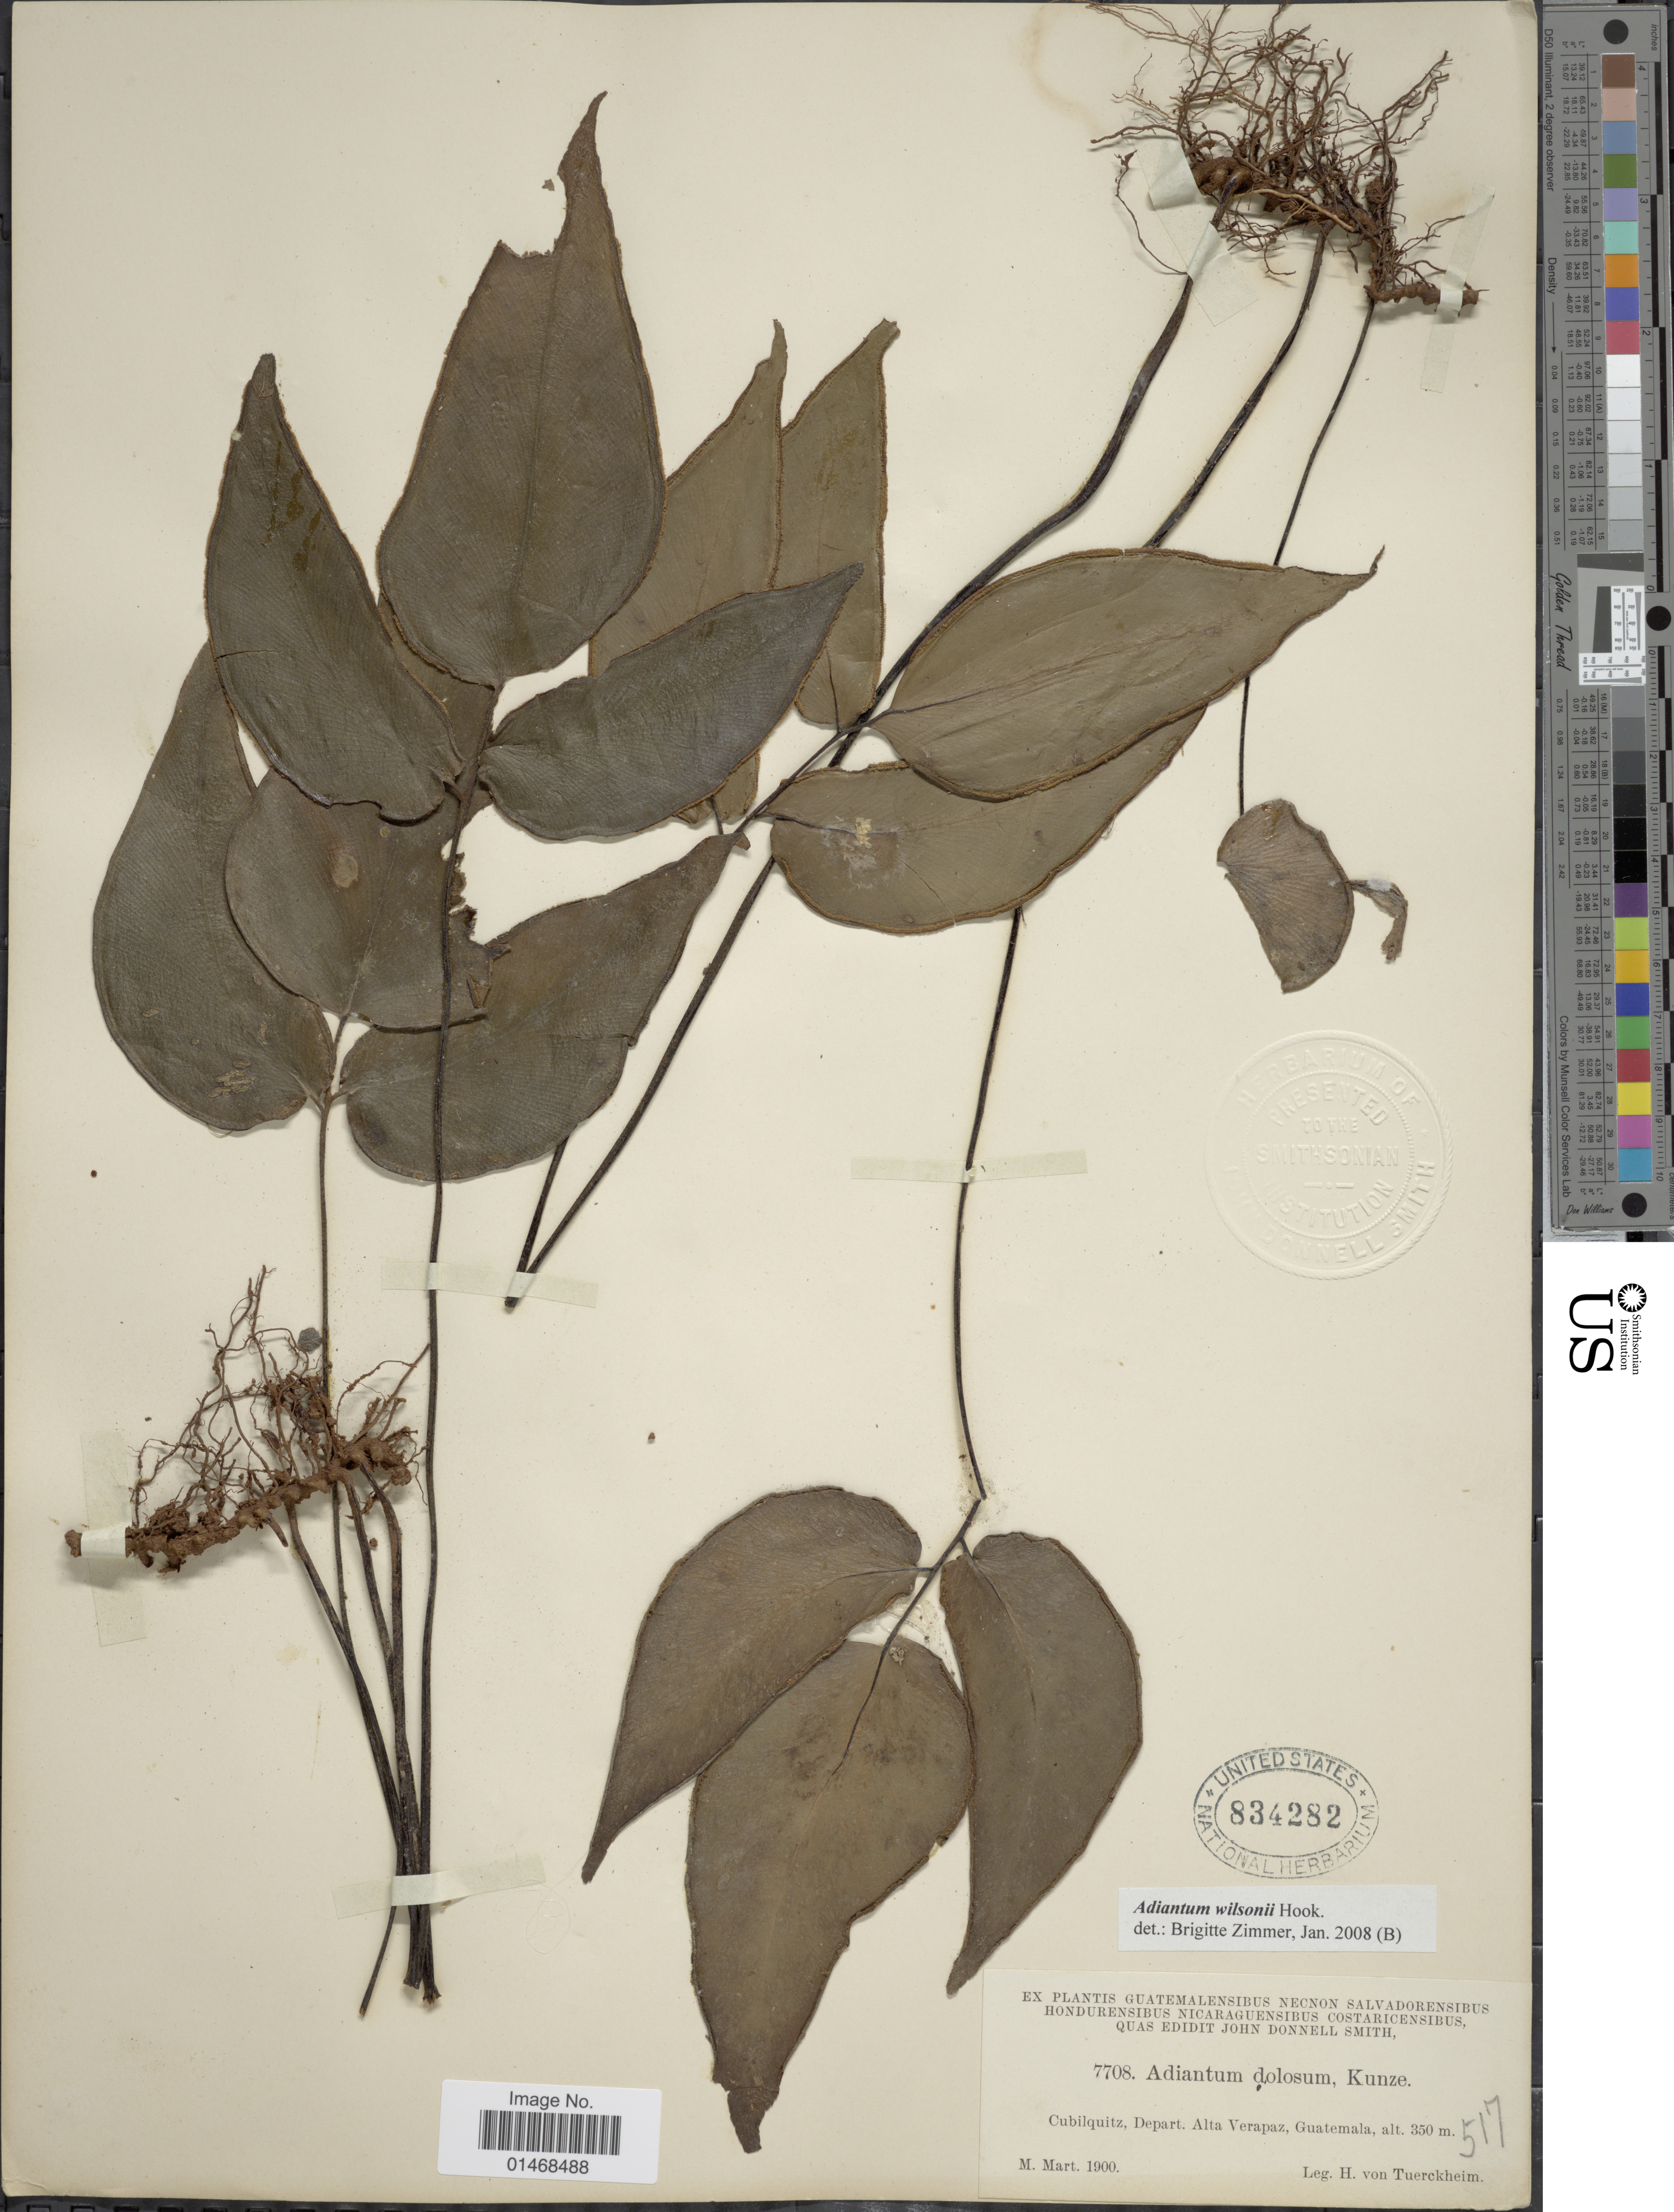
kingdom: Plantae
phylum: Tracheophyta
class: Polypodiopsida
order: Polypodiales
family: Pteridaceae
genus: Adiantum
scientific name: Adiantum wilsonii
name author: Hook.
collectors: H. von Türckheim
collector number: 7708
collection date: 1900-03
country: Guatemala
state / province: Alta Verapaz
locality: Cubilquitz, Depart Alta Verapaz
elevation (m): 350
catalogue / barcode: US 834282